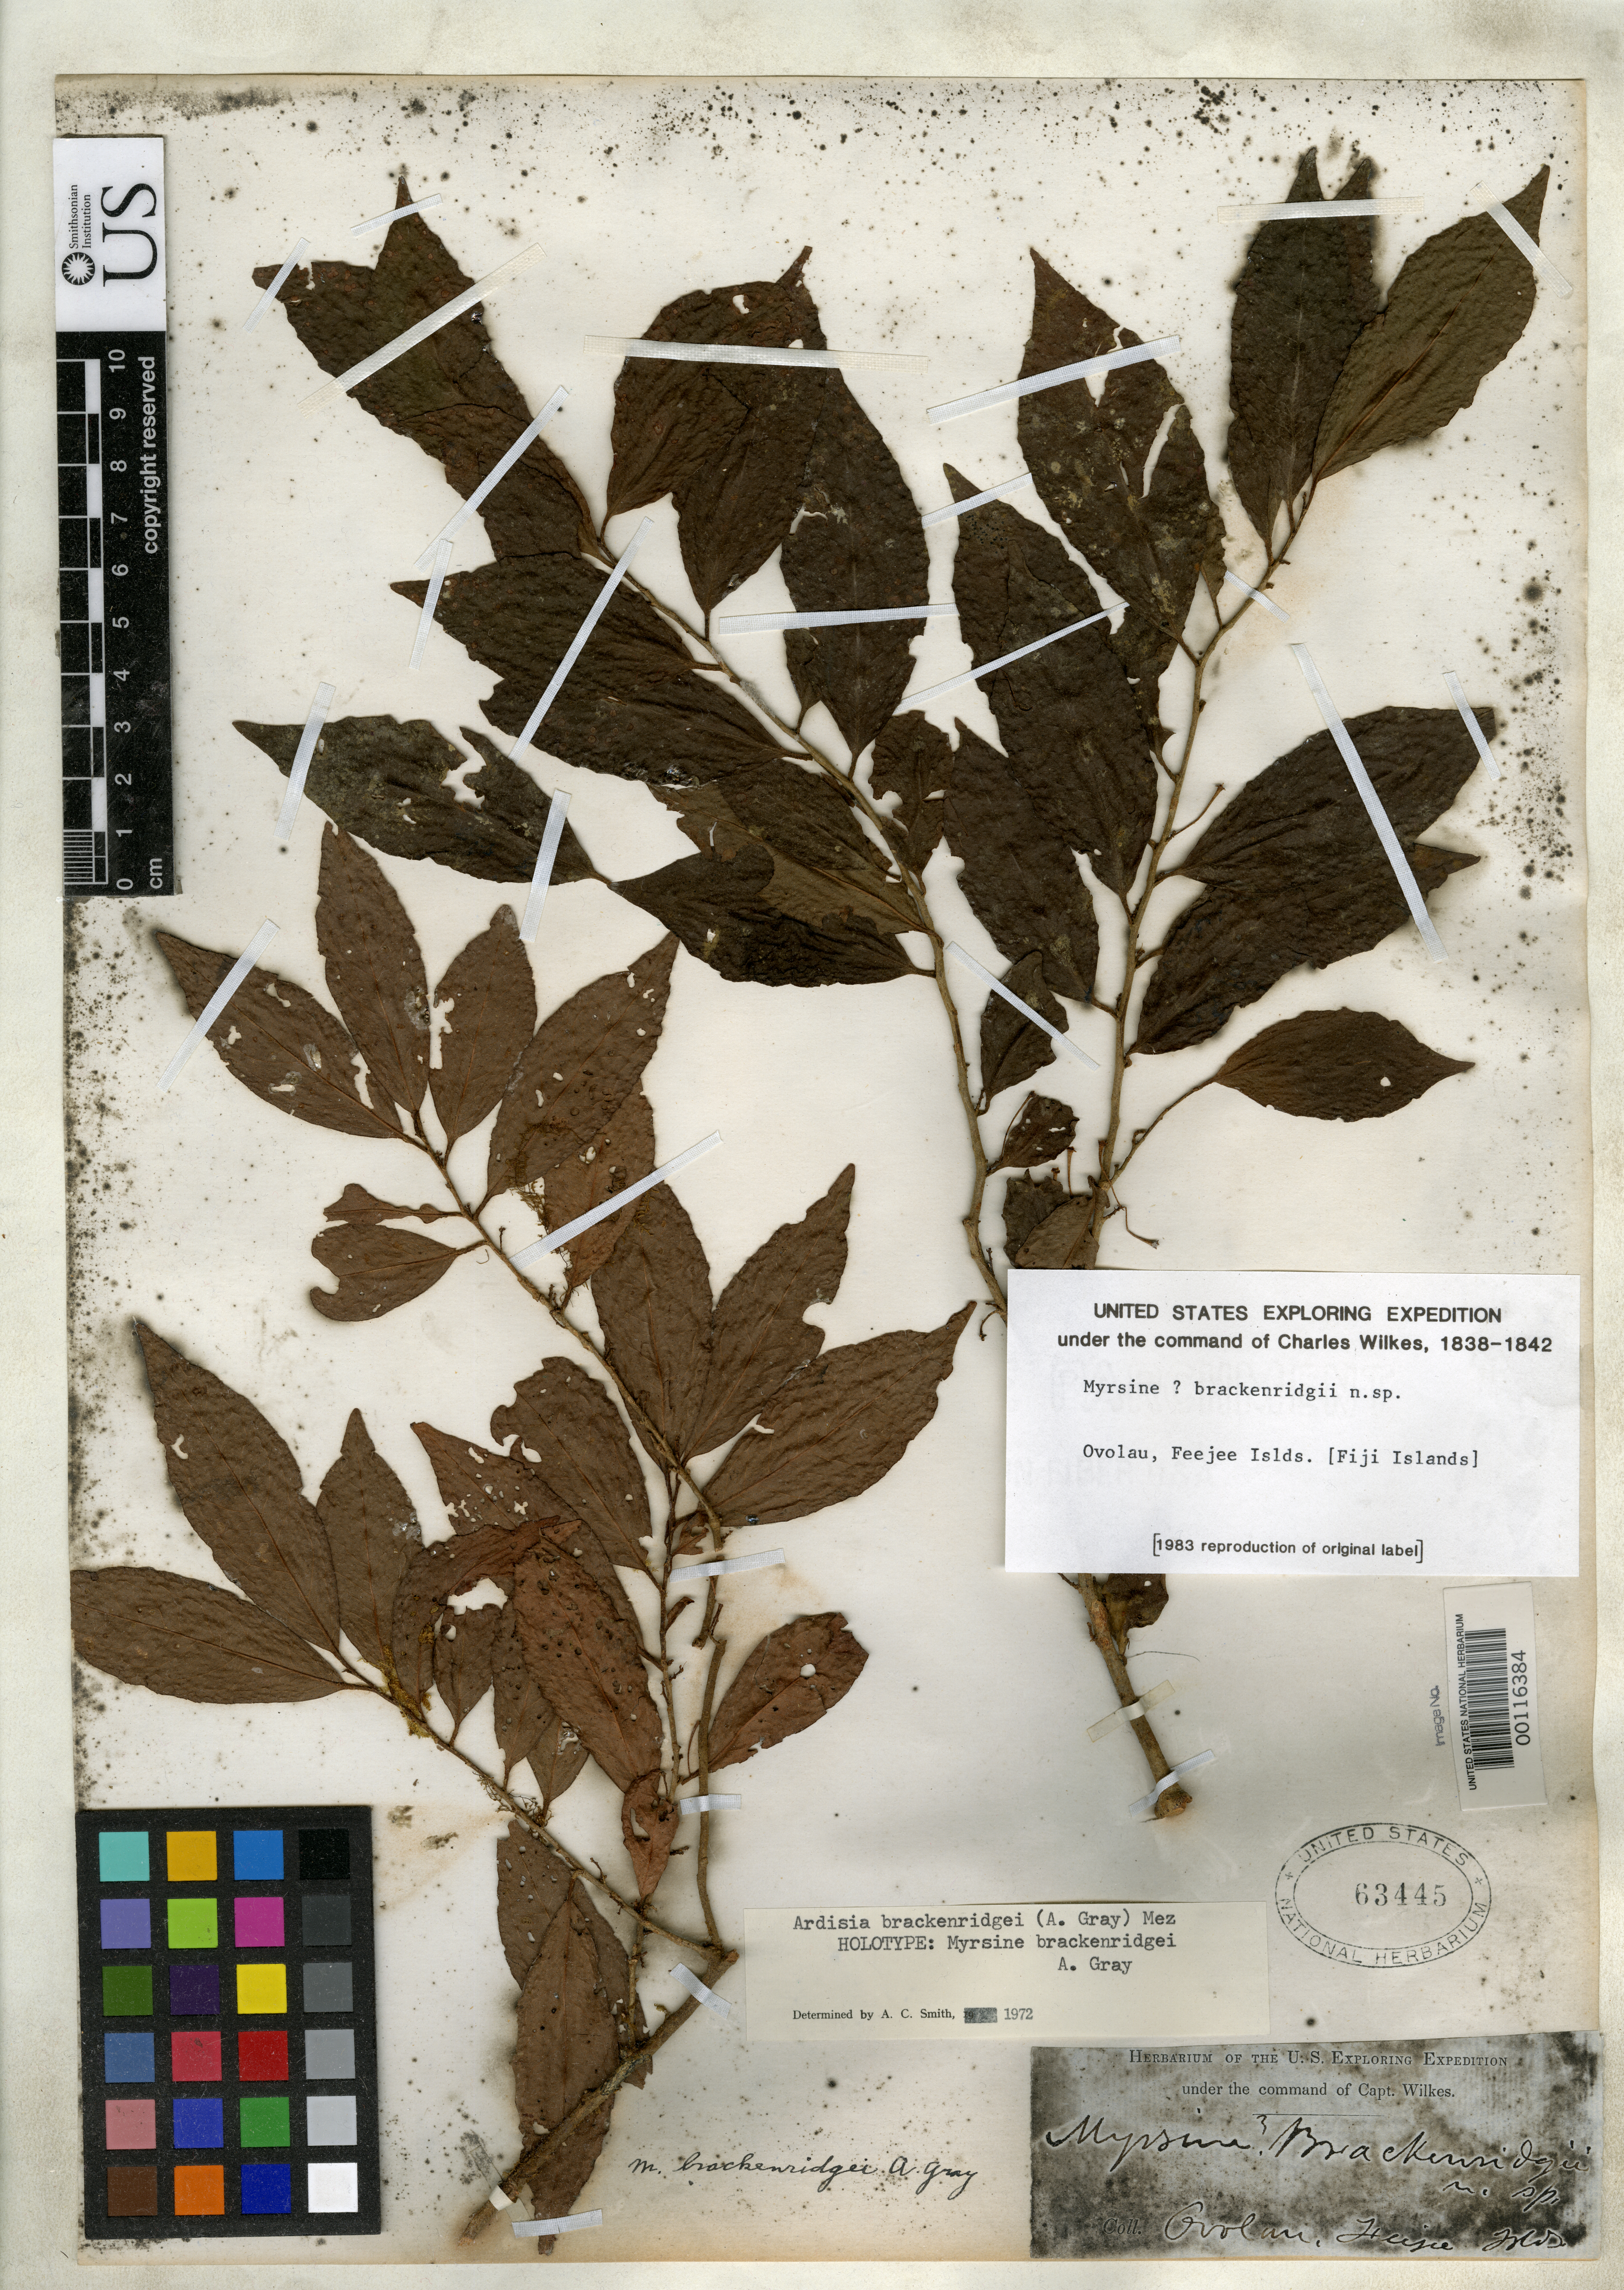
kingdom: Plantae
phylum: Tracheophyta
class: Magnoliopsida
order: Ericales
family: Primulaceae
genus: Myrsine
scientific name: Myrsine brackenridgei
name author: A. Gray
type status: Holotype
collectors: Wilkes Explor. Exped.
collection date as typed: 1838 to -- --- 1842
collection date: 1838/1842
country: Fiji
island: Ovalau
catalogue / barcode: US 63445